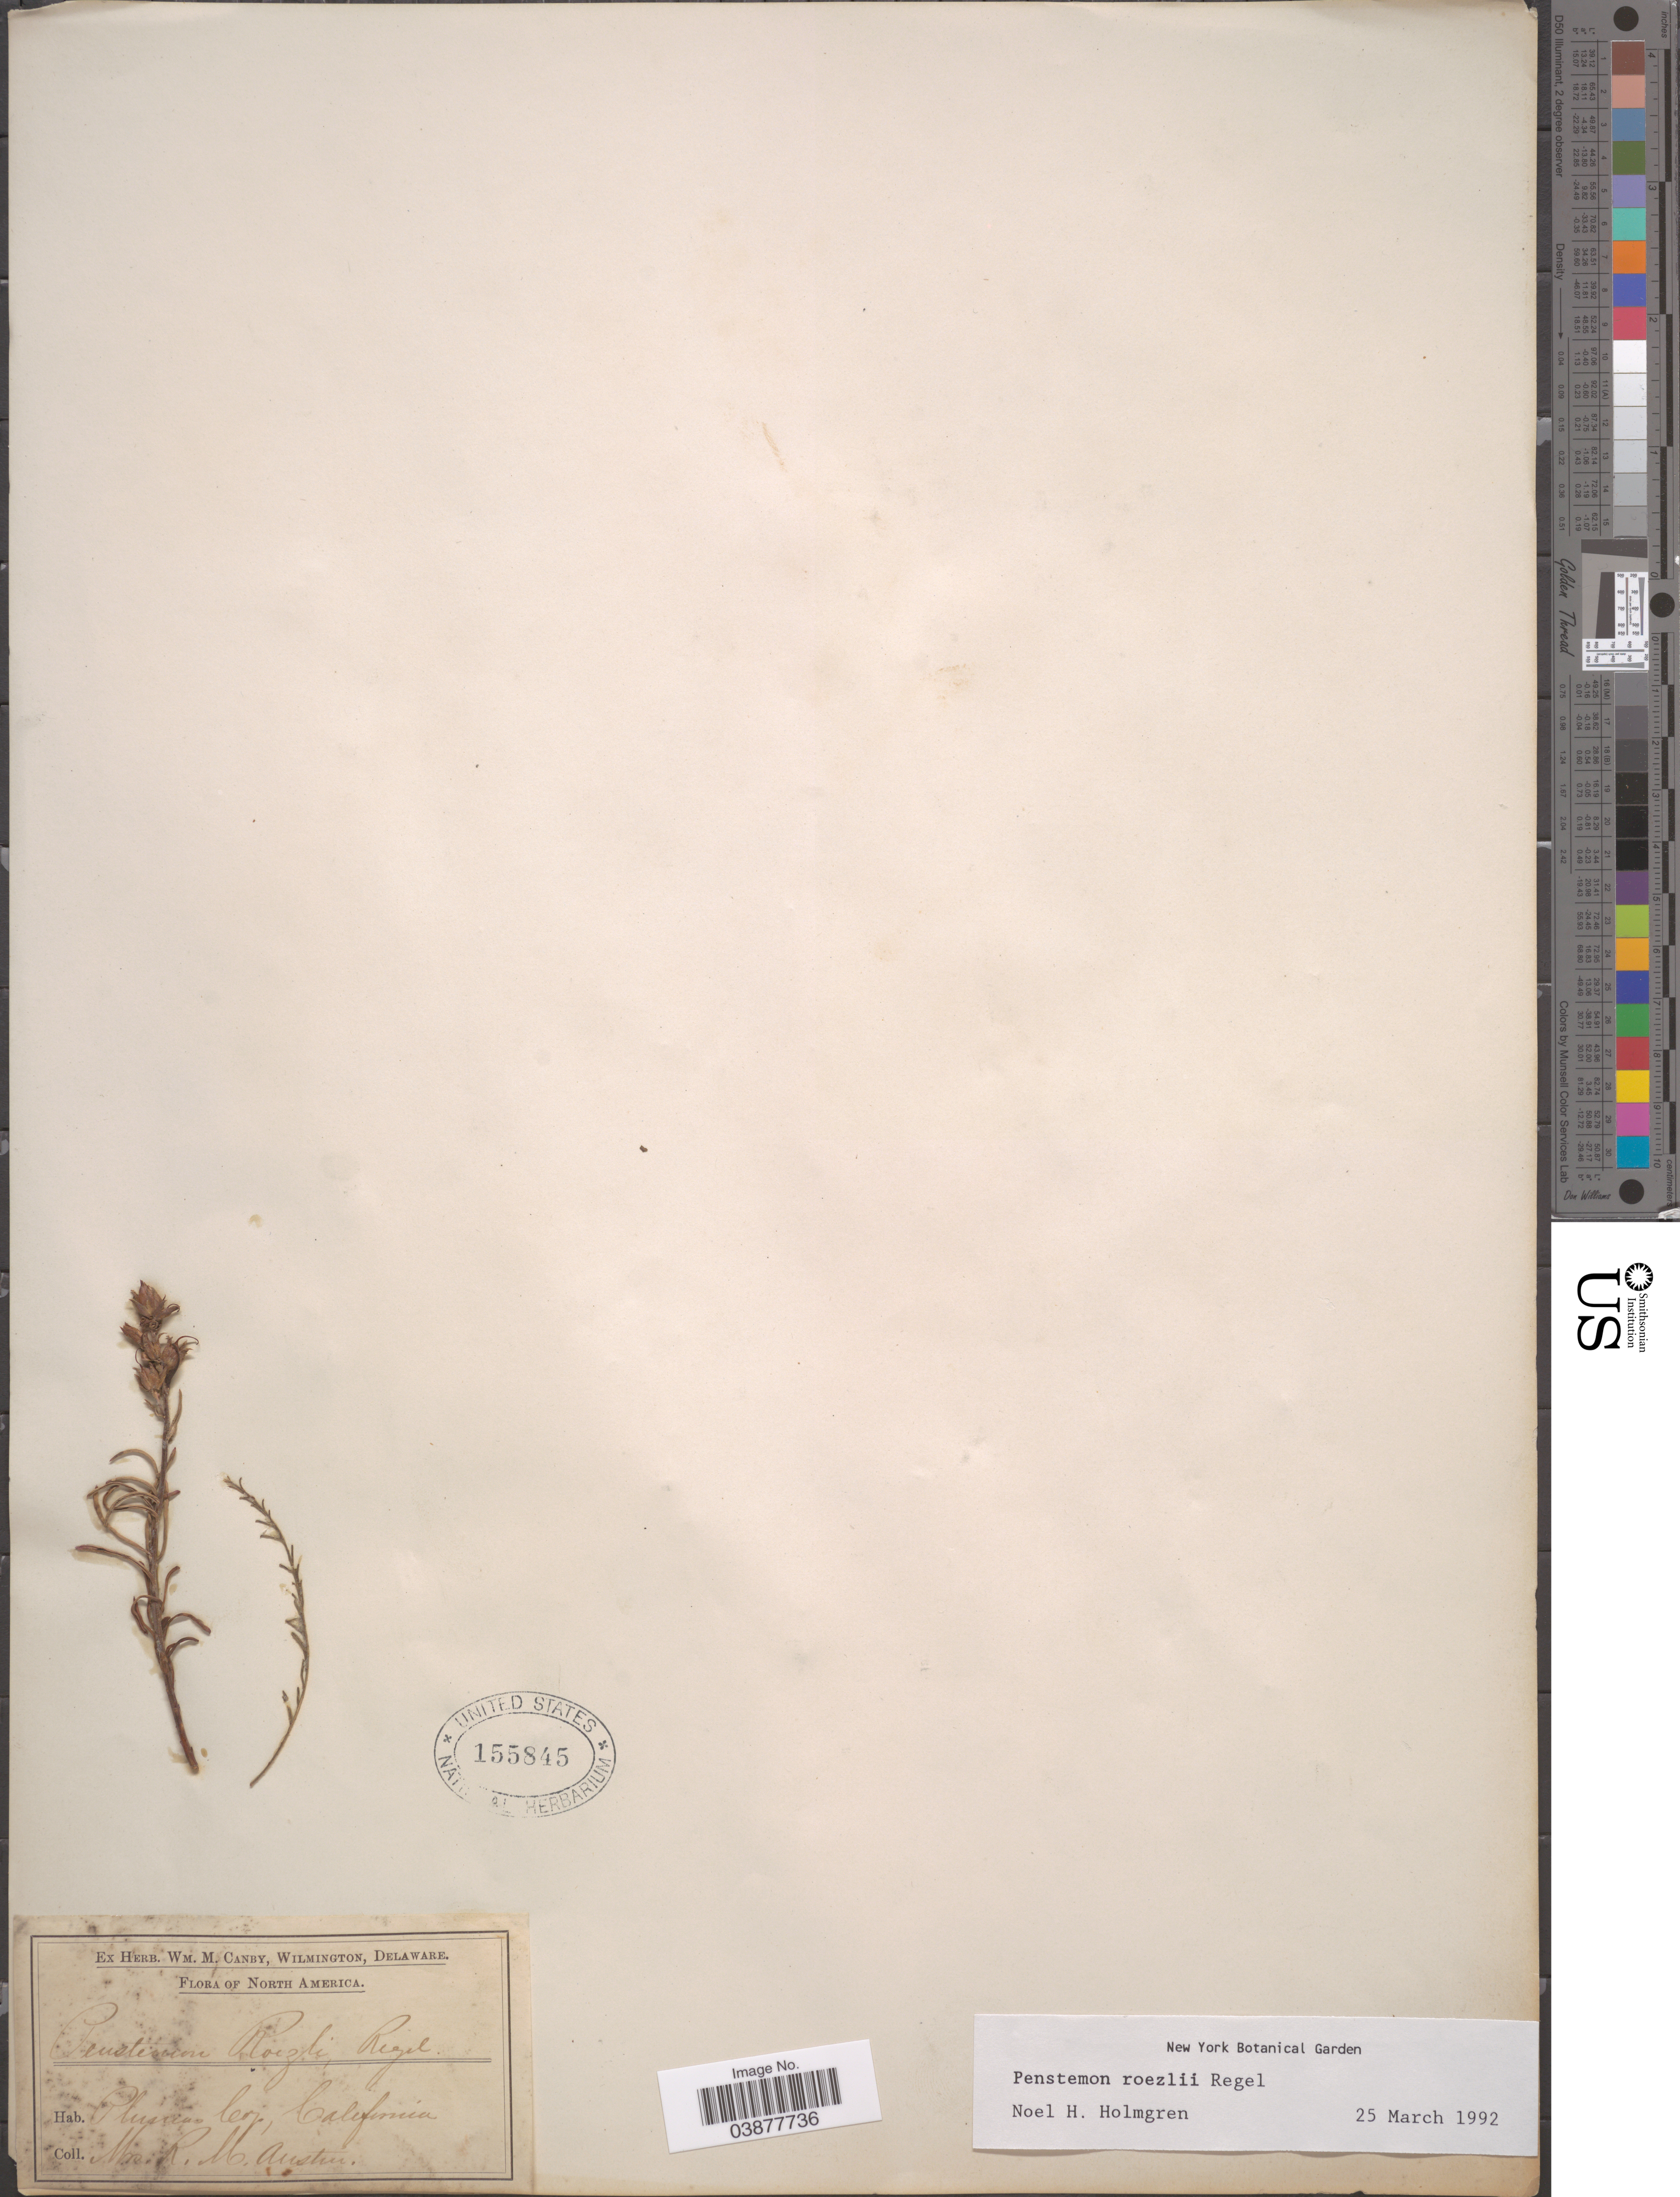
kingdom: Plantae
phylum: Tracheophyta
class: Magnoliopsida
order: Lamiales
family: Plantaginaceae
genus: Penstemon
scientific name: Penstemon roezlii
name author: Regel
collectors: R. Austin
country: United States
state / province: California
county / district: Plumas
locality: Plumas Co.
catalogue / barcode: US 155845